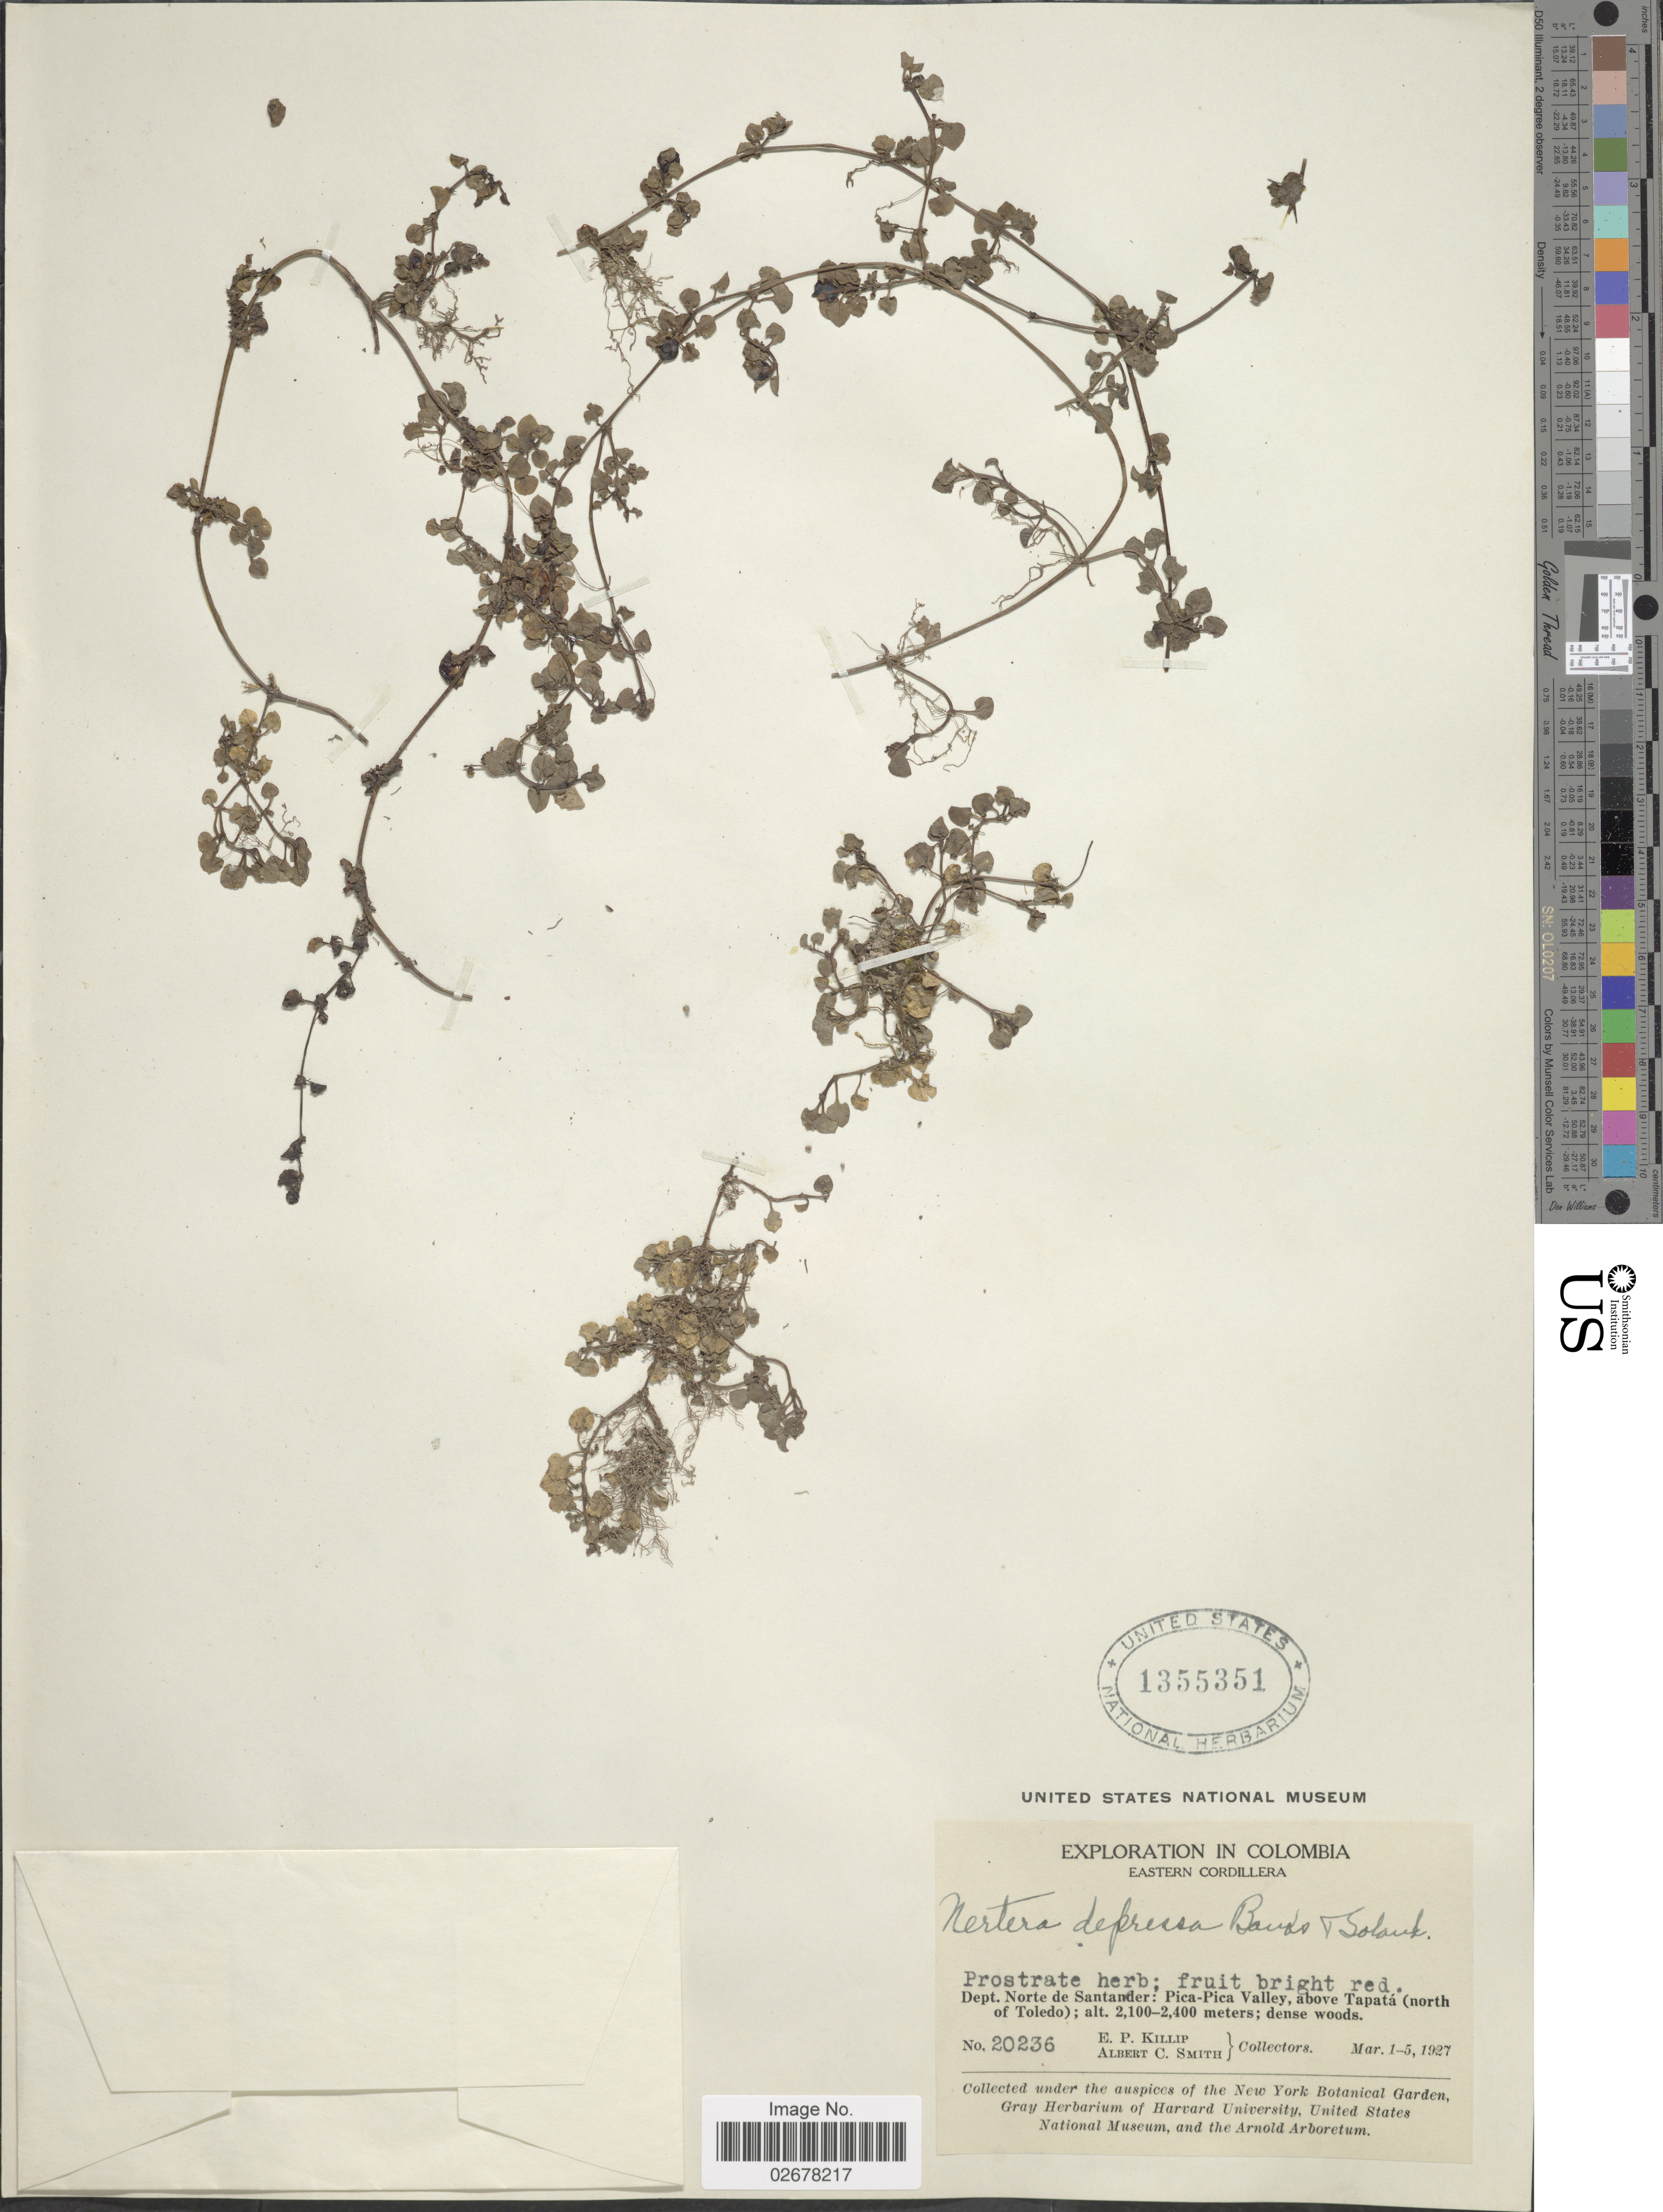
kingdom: Plantae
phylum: Tracheophyta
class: Magnoliopsida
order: Gentianales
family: Rubiaceae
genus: Nertera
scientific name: Nertera depressa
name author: Banks & Sol. ex Gaertn.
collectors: E. P. Killip & A. C. Smith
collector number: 20236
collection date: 1927-03-01/1927-03-05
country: Colombia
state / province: Norte de Santander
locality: Eastern Cordillera, Pica-Pica Valley, above Tapata (north of Toledo).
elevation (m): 2100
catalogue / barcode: US 1355351